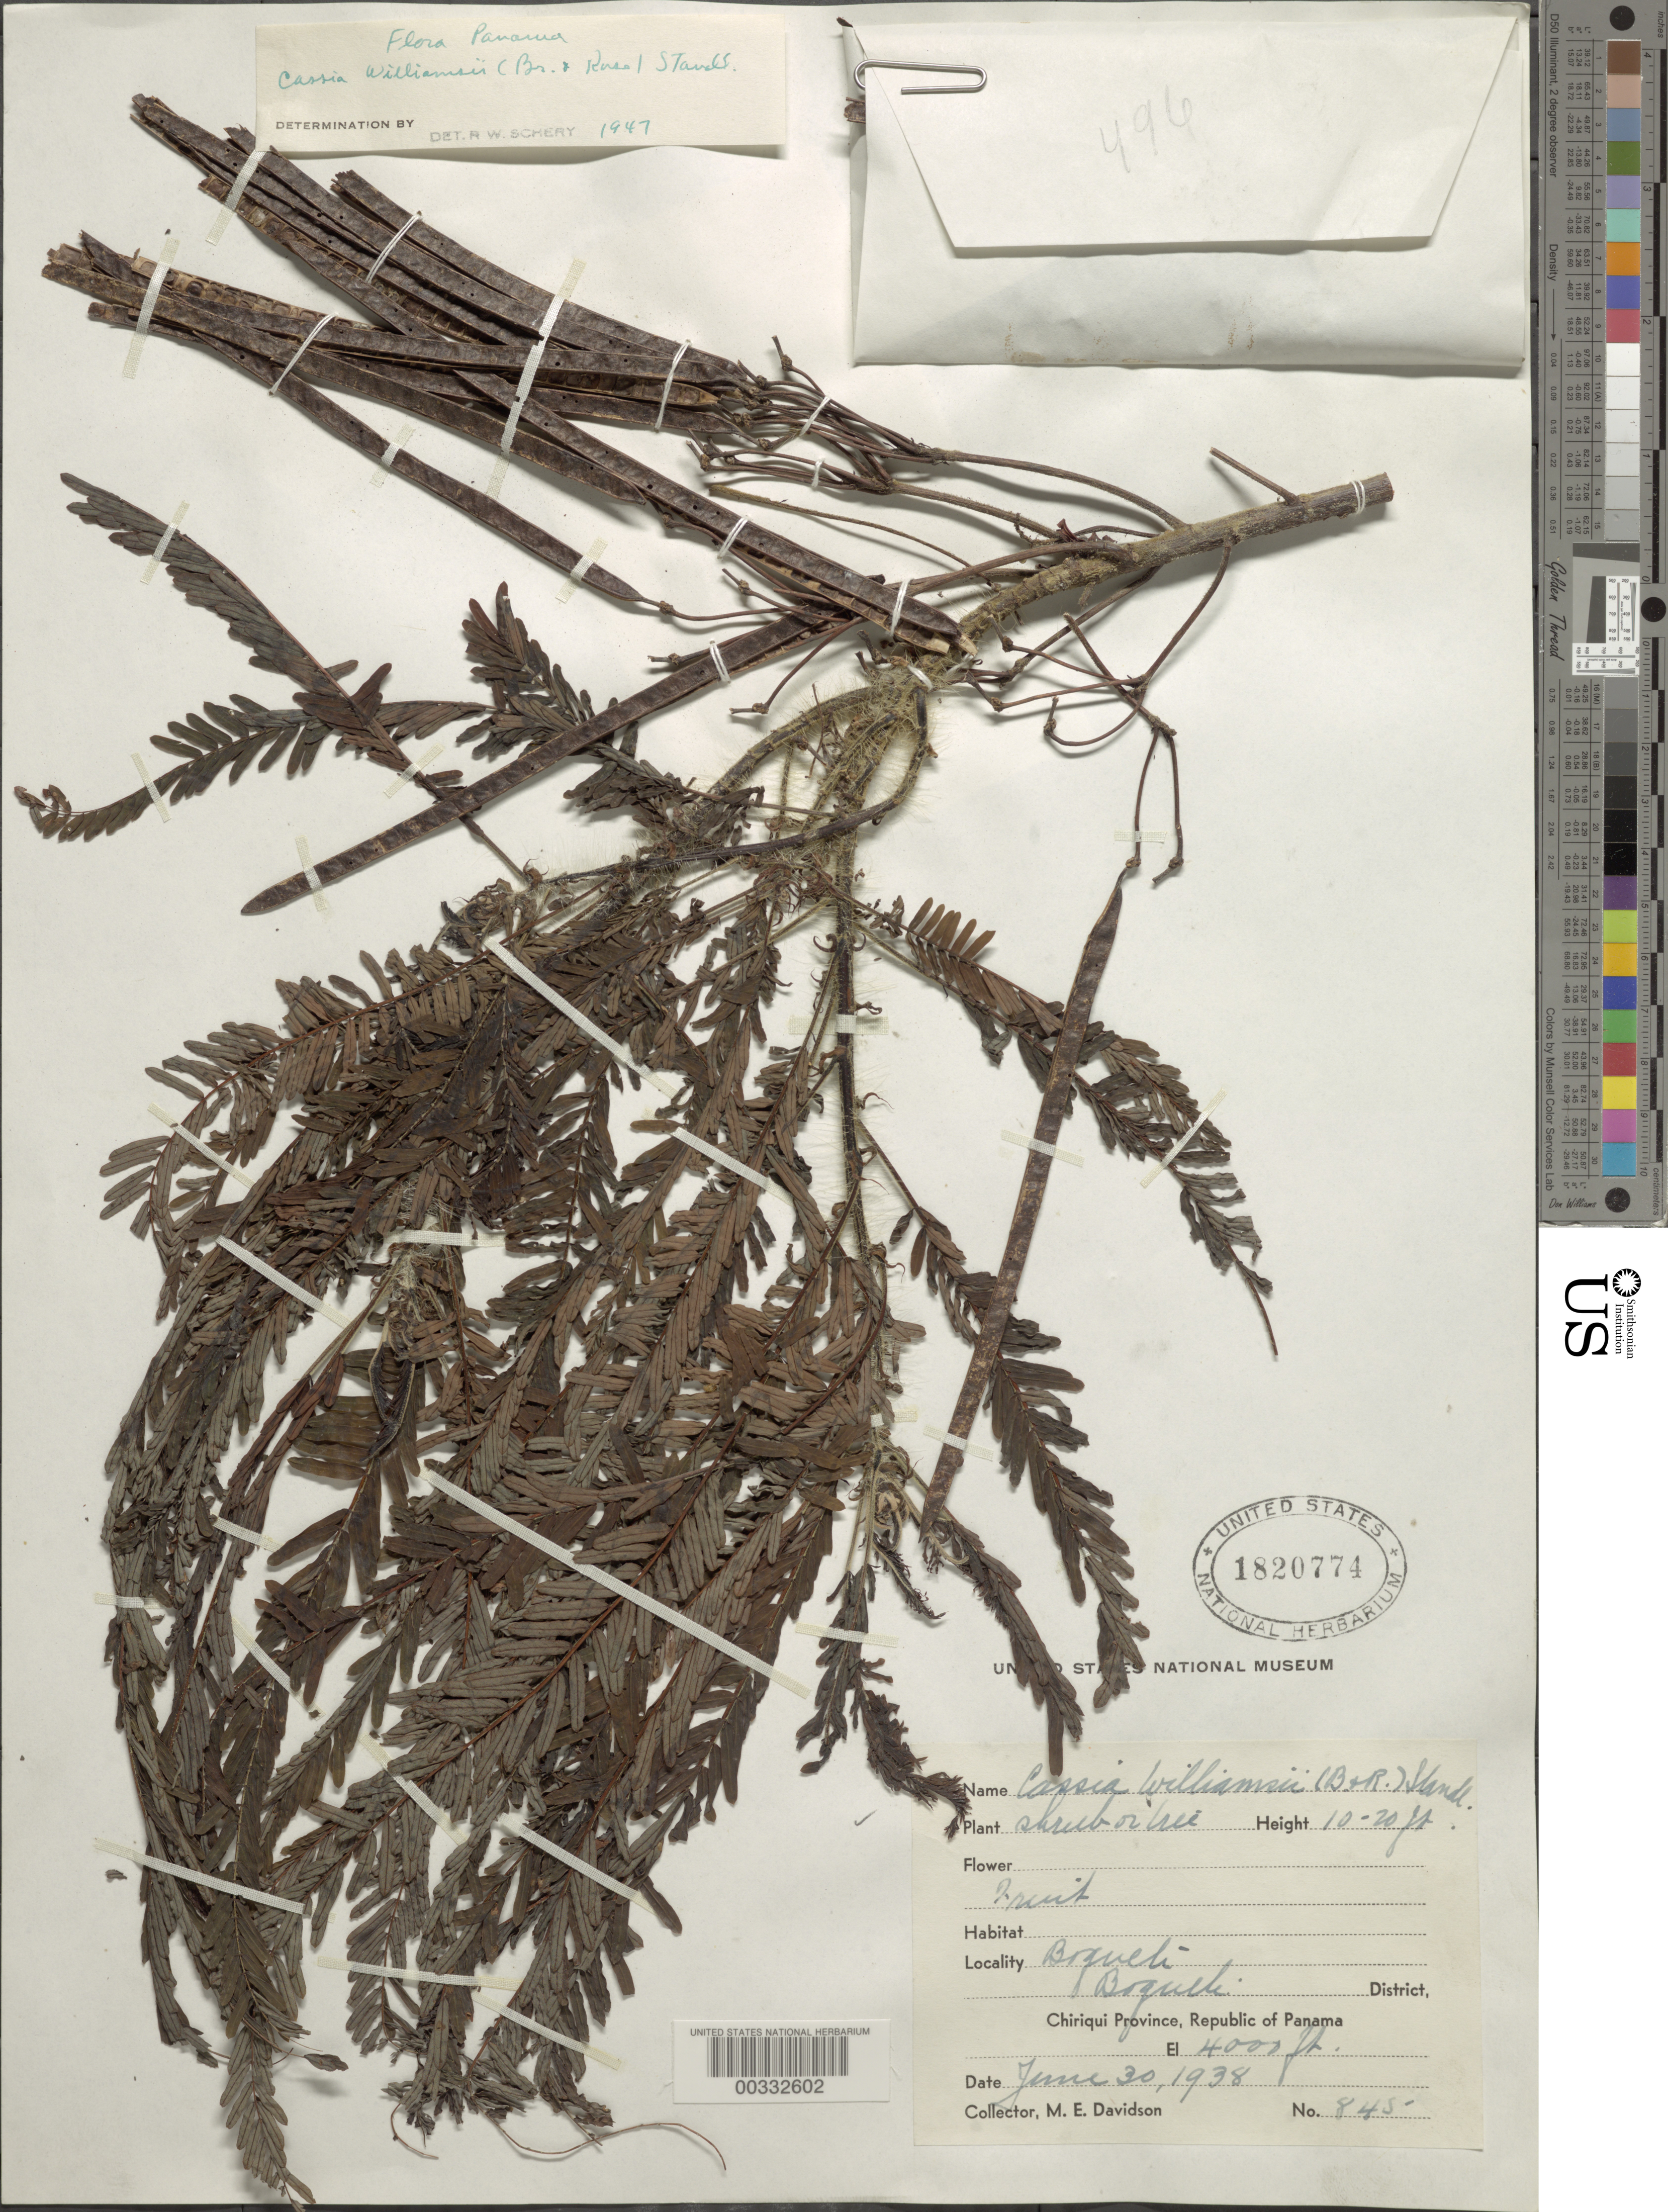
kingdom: Plantae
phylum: Tracheophyta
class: Magnoliopsida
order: Fabales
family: Fabaceae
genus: Senna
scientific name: Senna williamsii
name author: (Britton & Rose) H.S. Irwin & Barneby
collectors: M. Davidson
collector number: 845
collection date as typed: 30 Jun 1938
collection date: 1938-06-30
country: Panama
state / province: Chiriquí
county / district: Boquete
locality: Boquete Dist.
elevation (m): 1219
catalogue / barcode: US 1820774